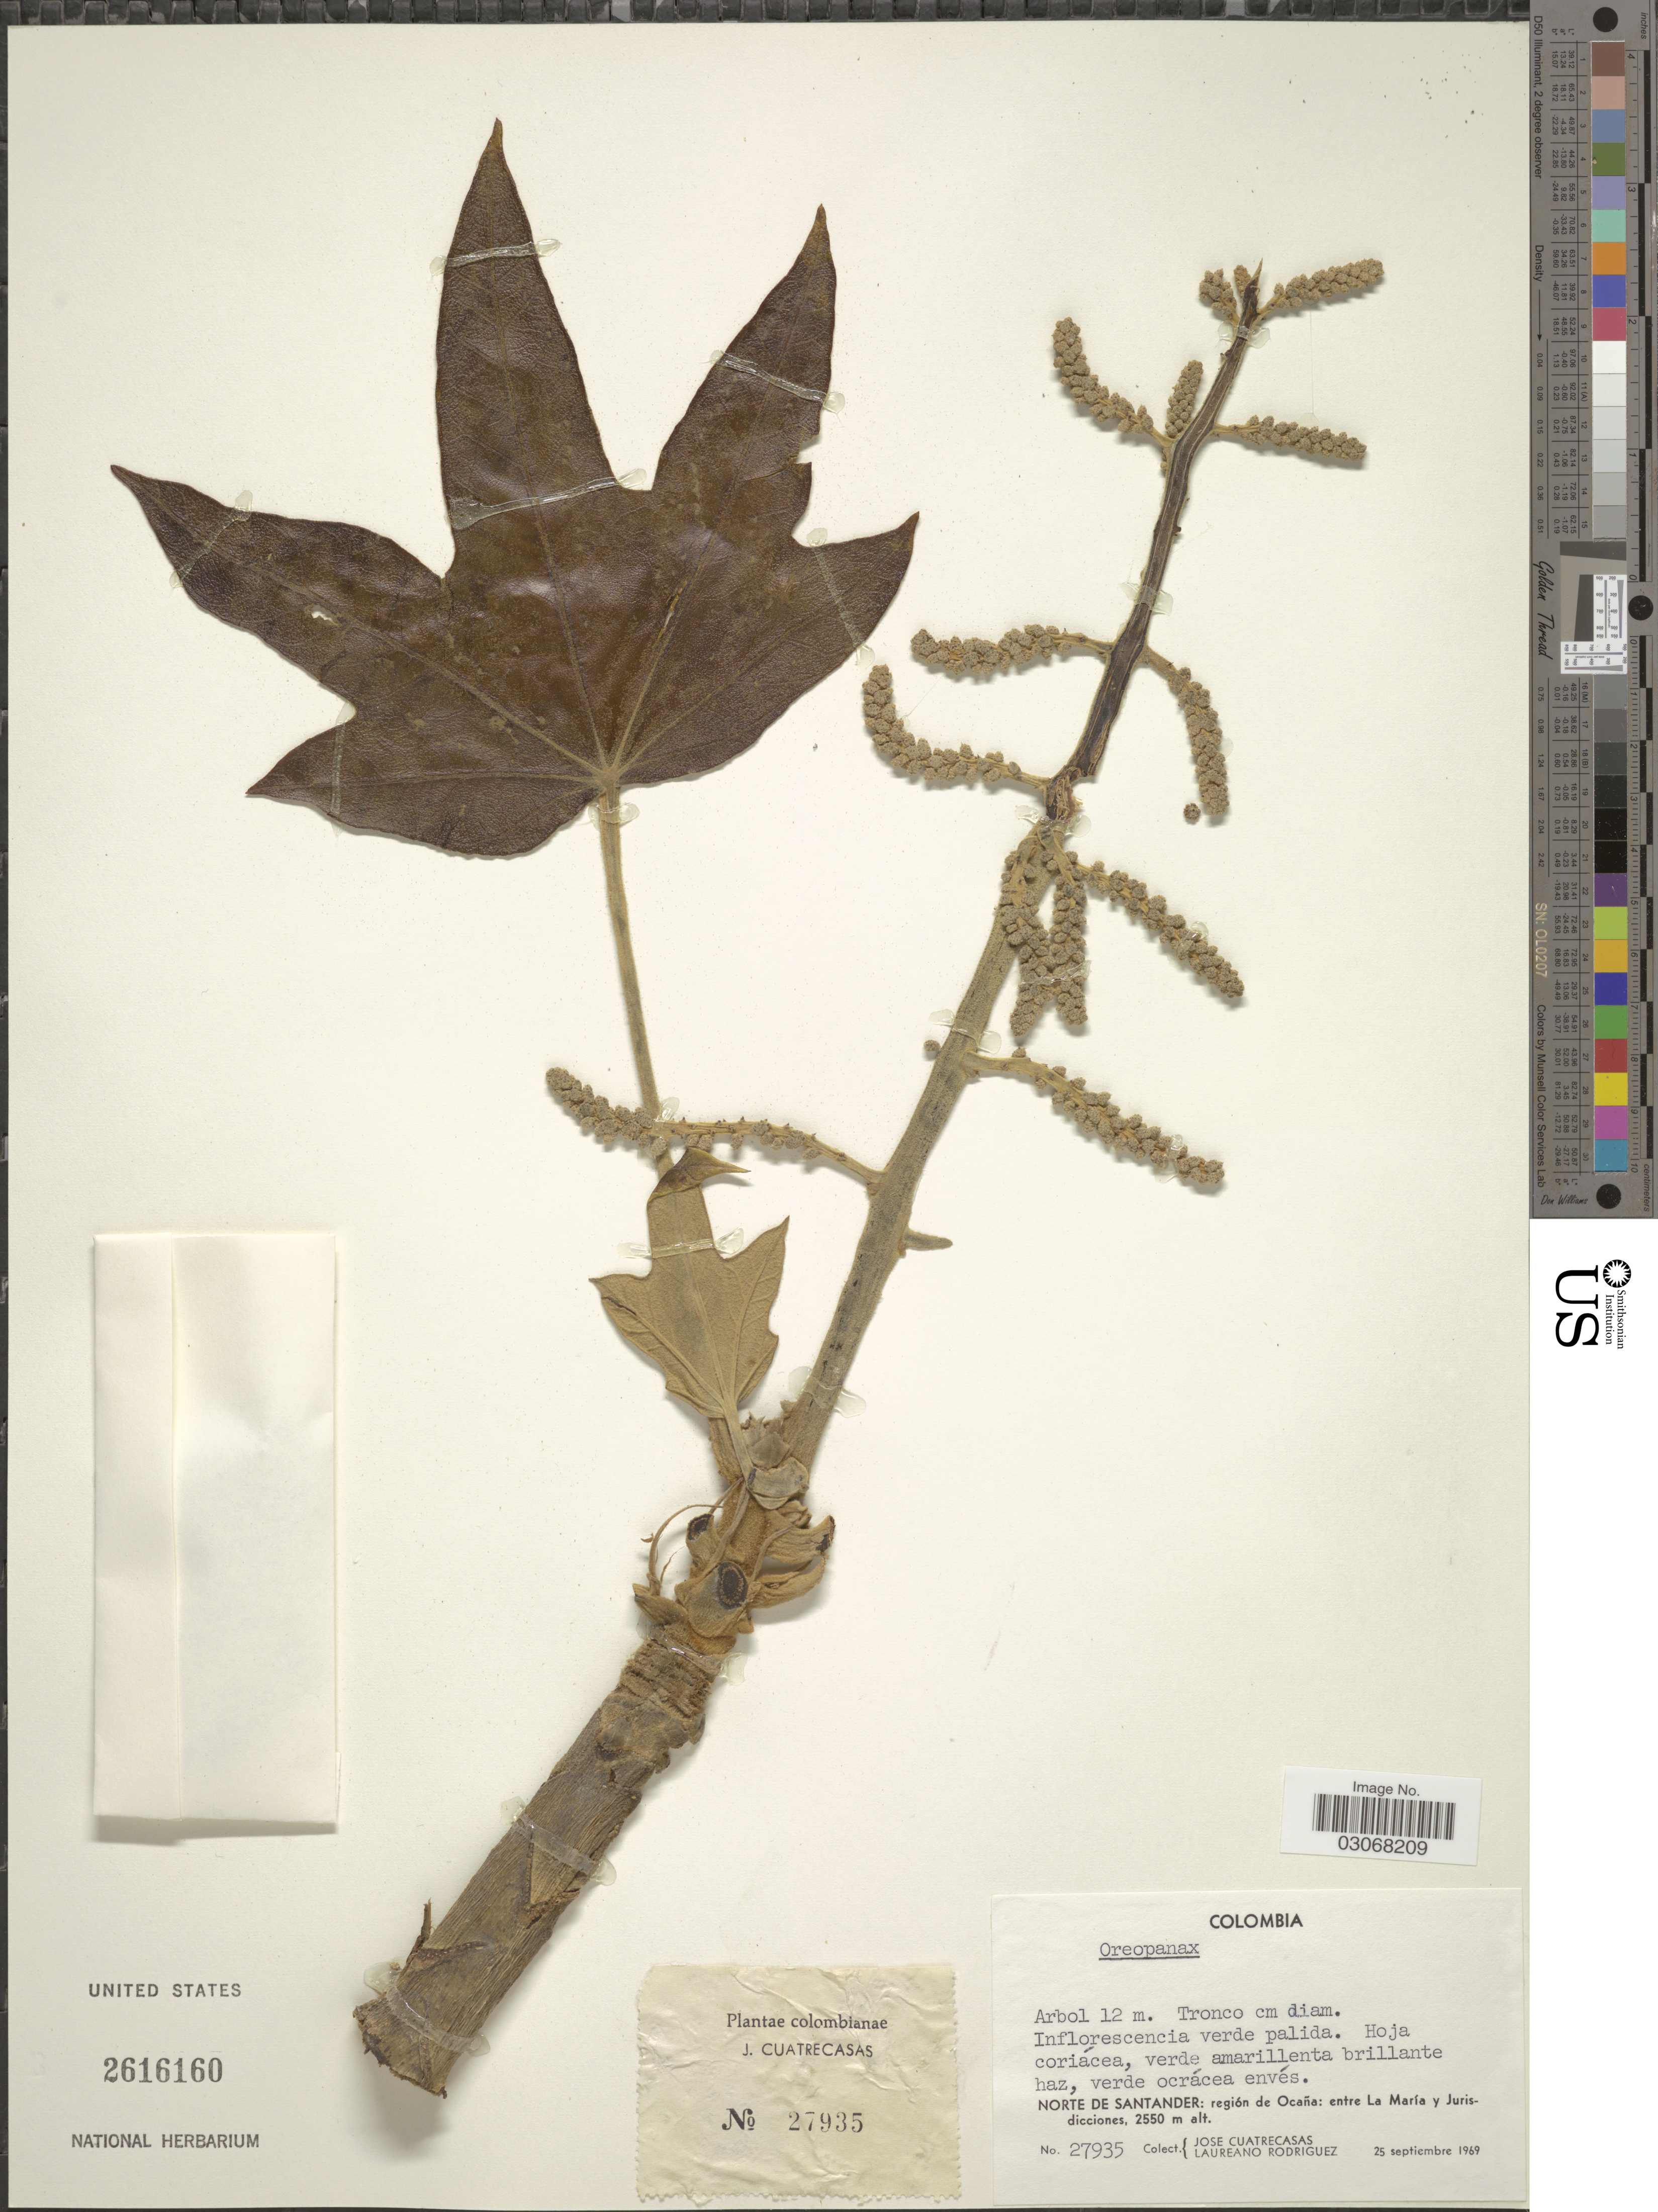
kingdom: Plantae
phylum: Tracheophyta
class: Magnoliopsida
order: Apiales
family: Araliaceae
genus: Oreopanax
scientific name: Oreopanax sp.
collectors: J. Cuatrecasas & L. Rodriguez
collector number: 27935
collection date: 1969-09-25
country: Colombia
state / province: Norte de Santander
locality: Norte de Santander: región de Ocaña: entre La María y Jurisdicciones.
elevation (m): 2550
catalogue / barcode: US 2616160